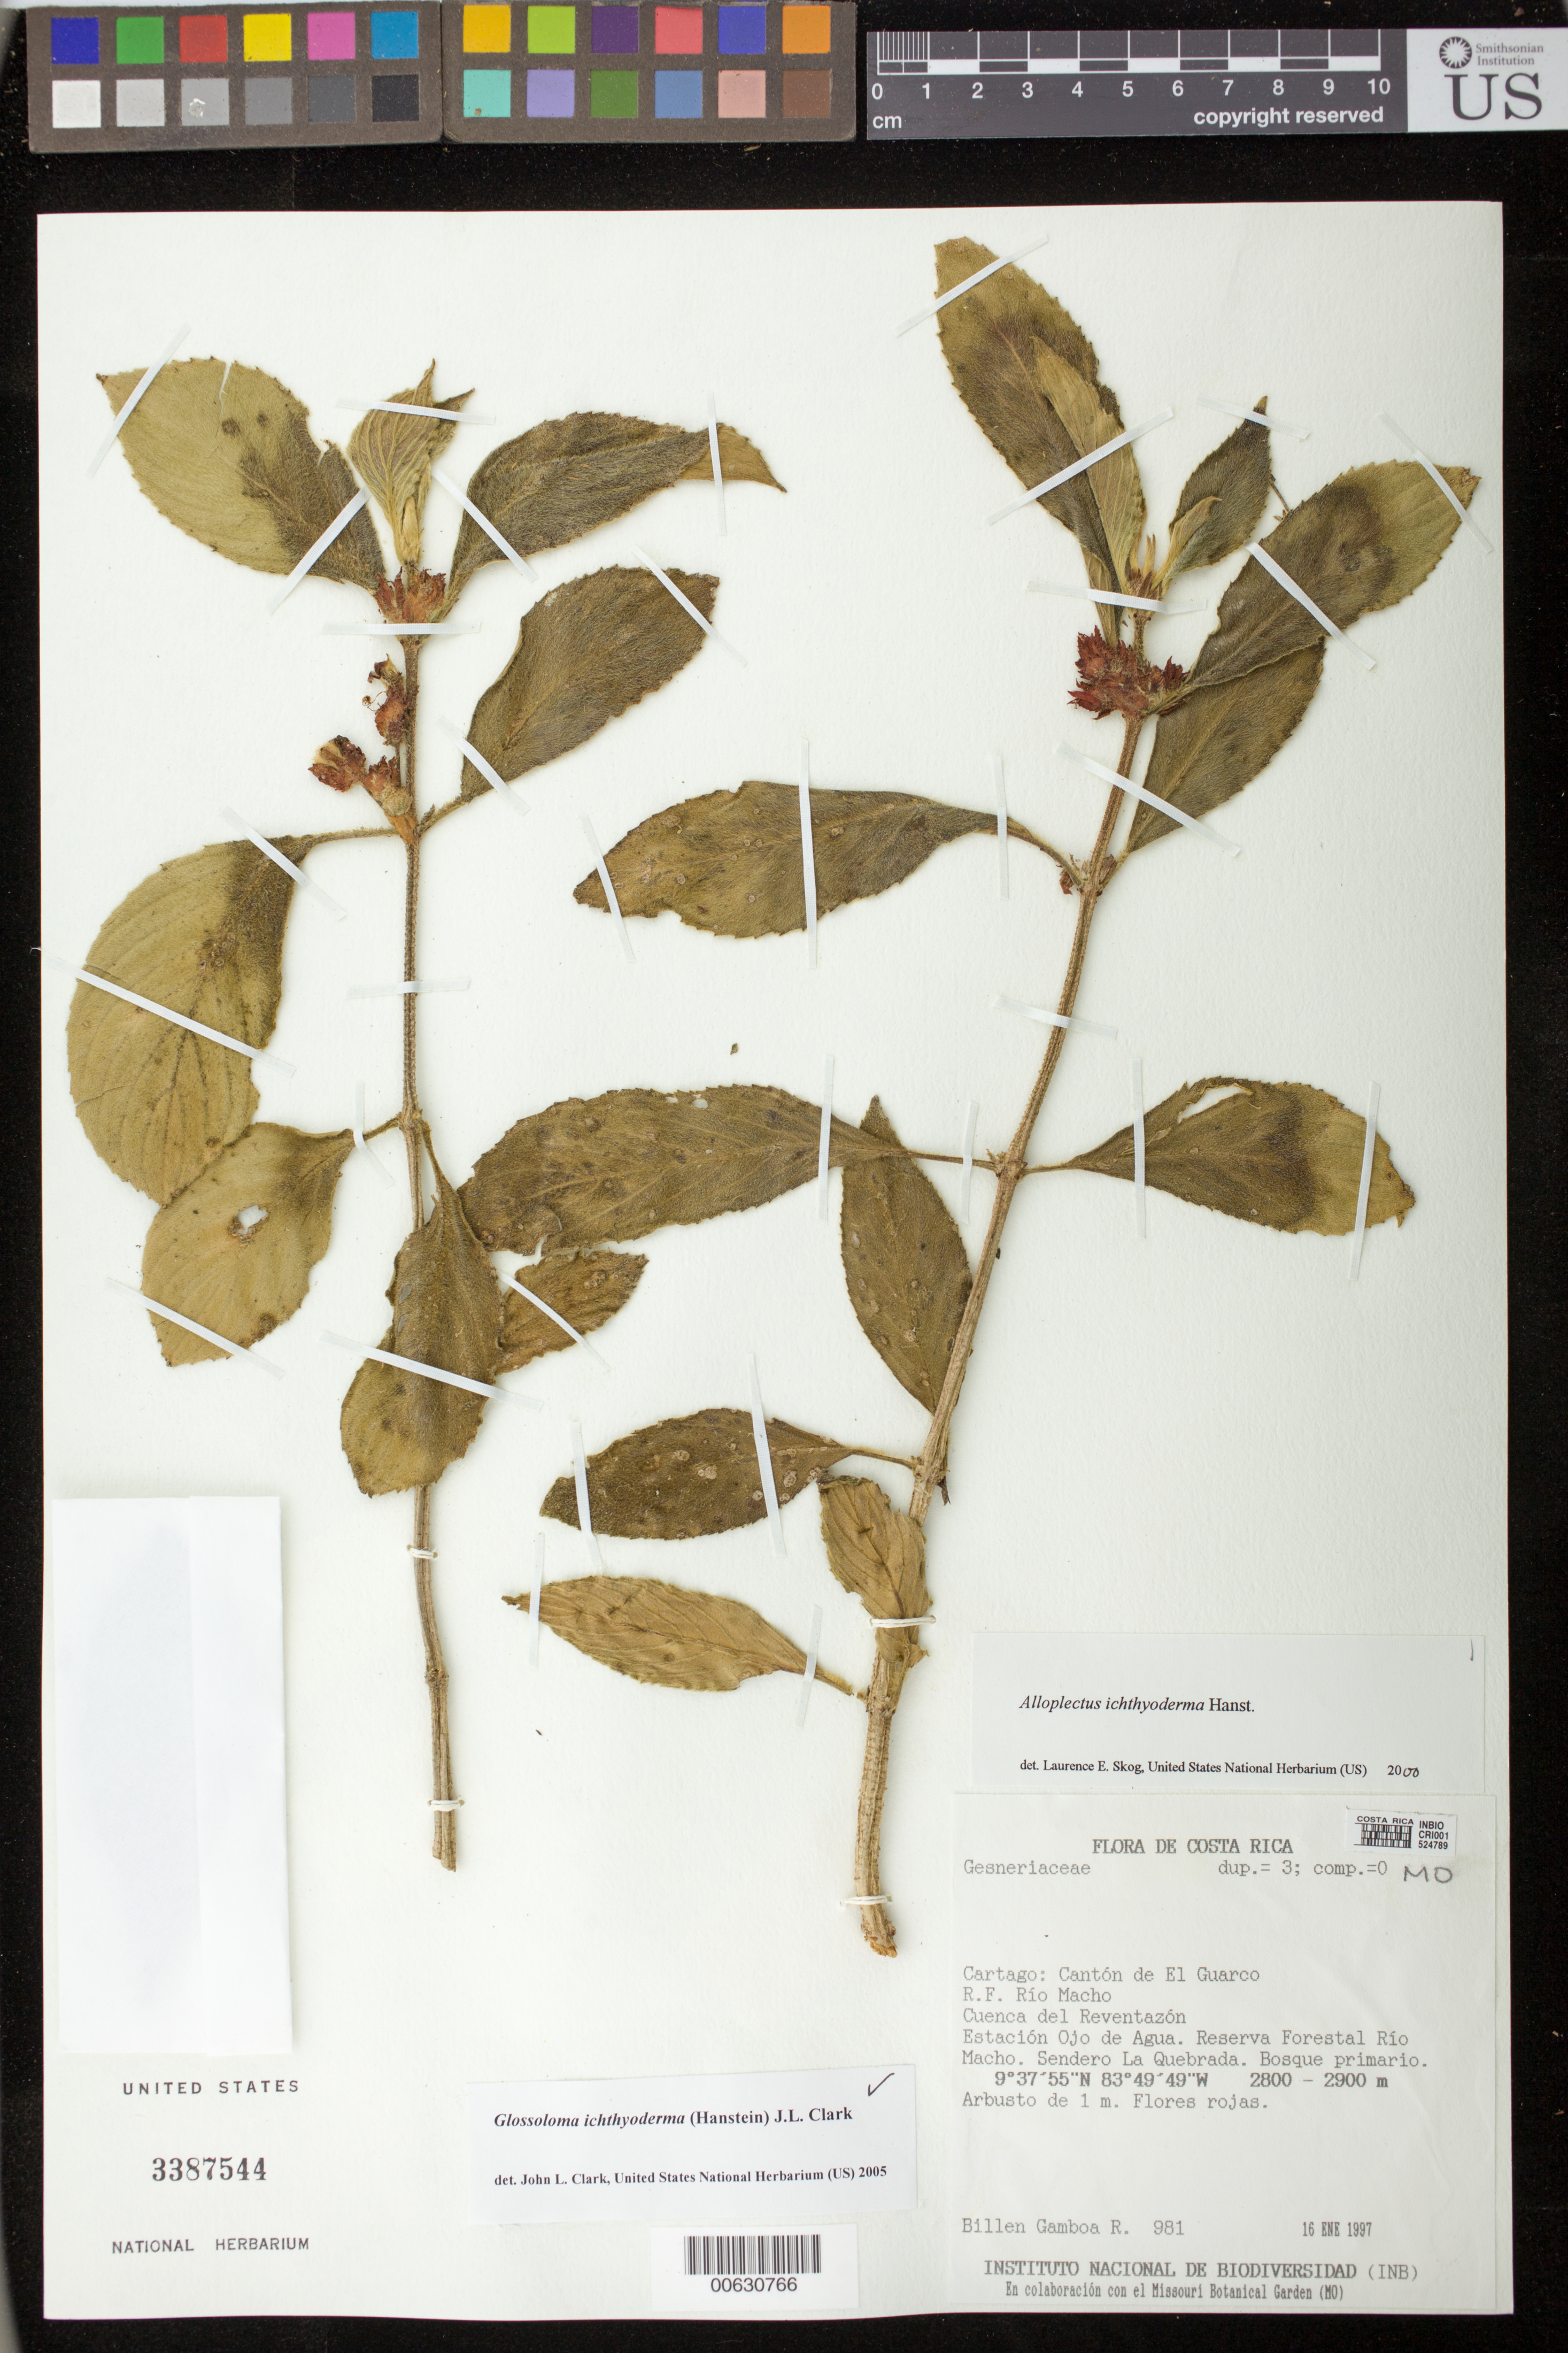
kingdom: Plantae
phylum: Tracheophyta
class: Magnoliopsida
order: Lamiales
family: Gesneriaceae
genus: Glossoloma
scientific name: Glossoloma ichthyoderma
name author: (Hanst.) J.L. Clark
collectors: B. Gamboa R.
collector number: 981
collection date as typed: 16 Jan 1997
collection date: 1997-01-16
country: Costa Rica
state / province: Cartago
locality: Cantón de El Guarco; R.F. Río Macho, Cuenca del Reventazón, Estación Ojo de Agua, Reserva Forestal Río Macho, Sendero La Quebrada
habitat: Bosque primario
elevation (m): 2800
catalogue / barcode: US 3387544